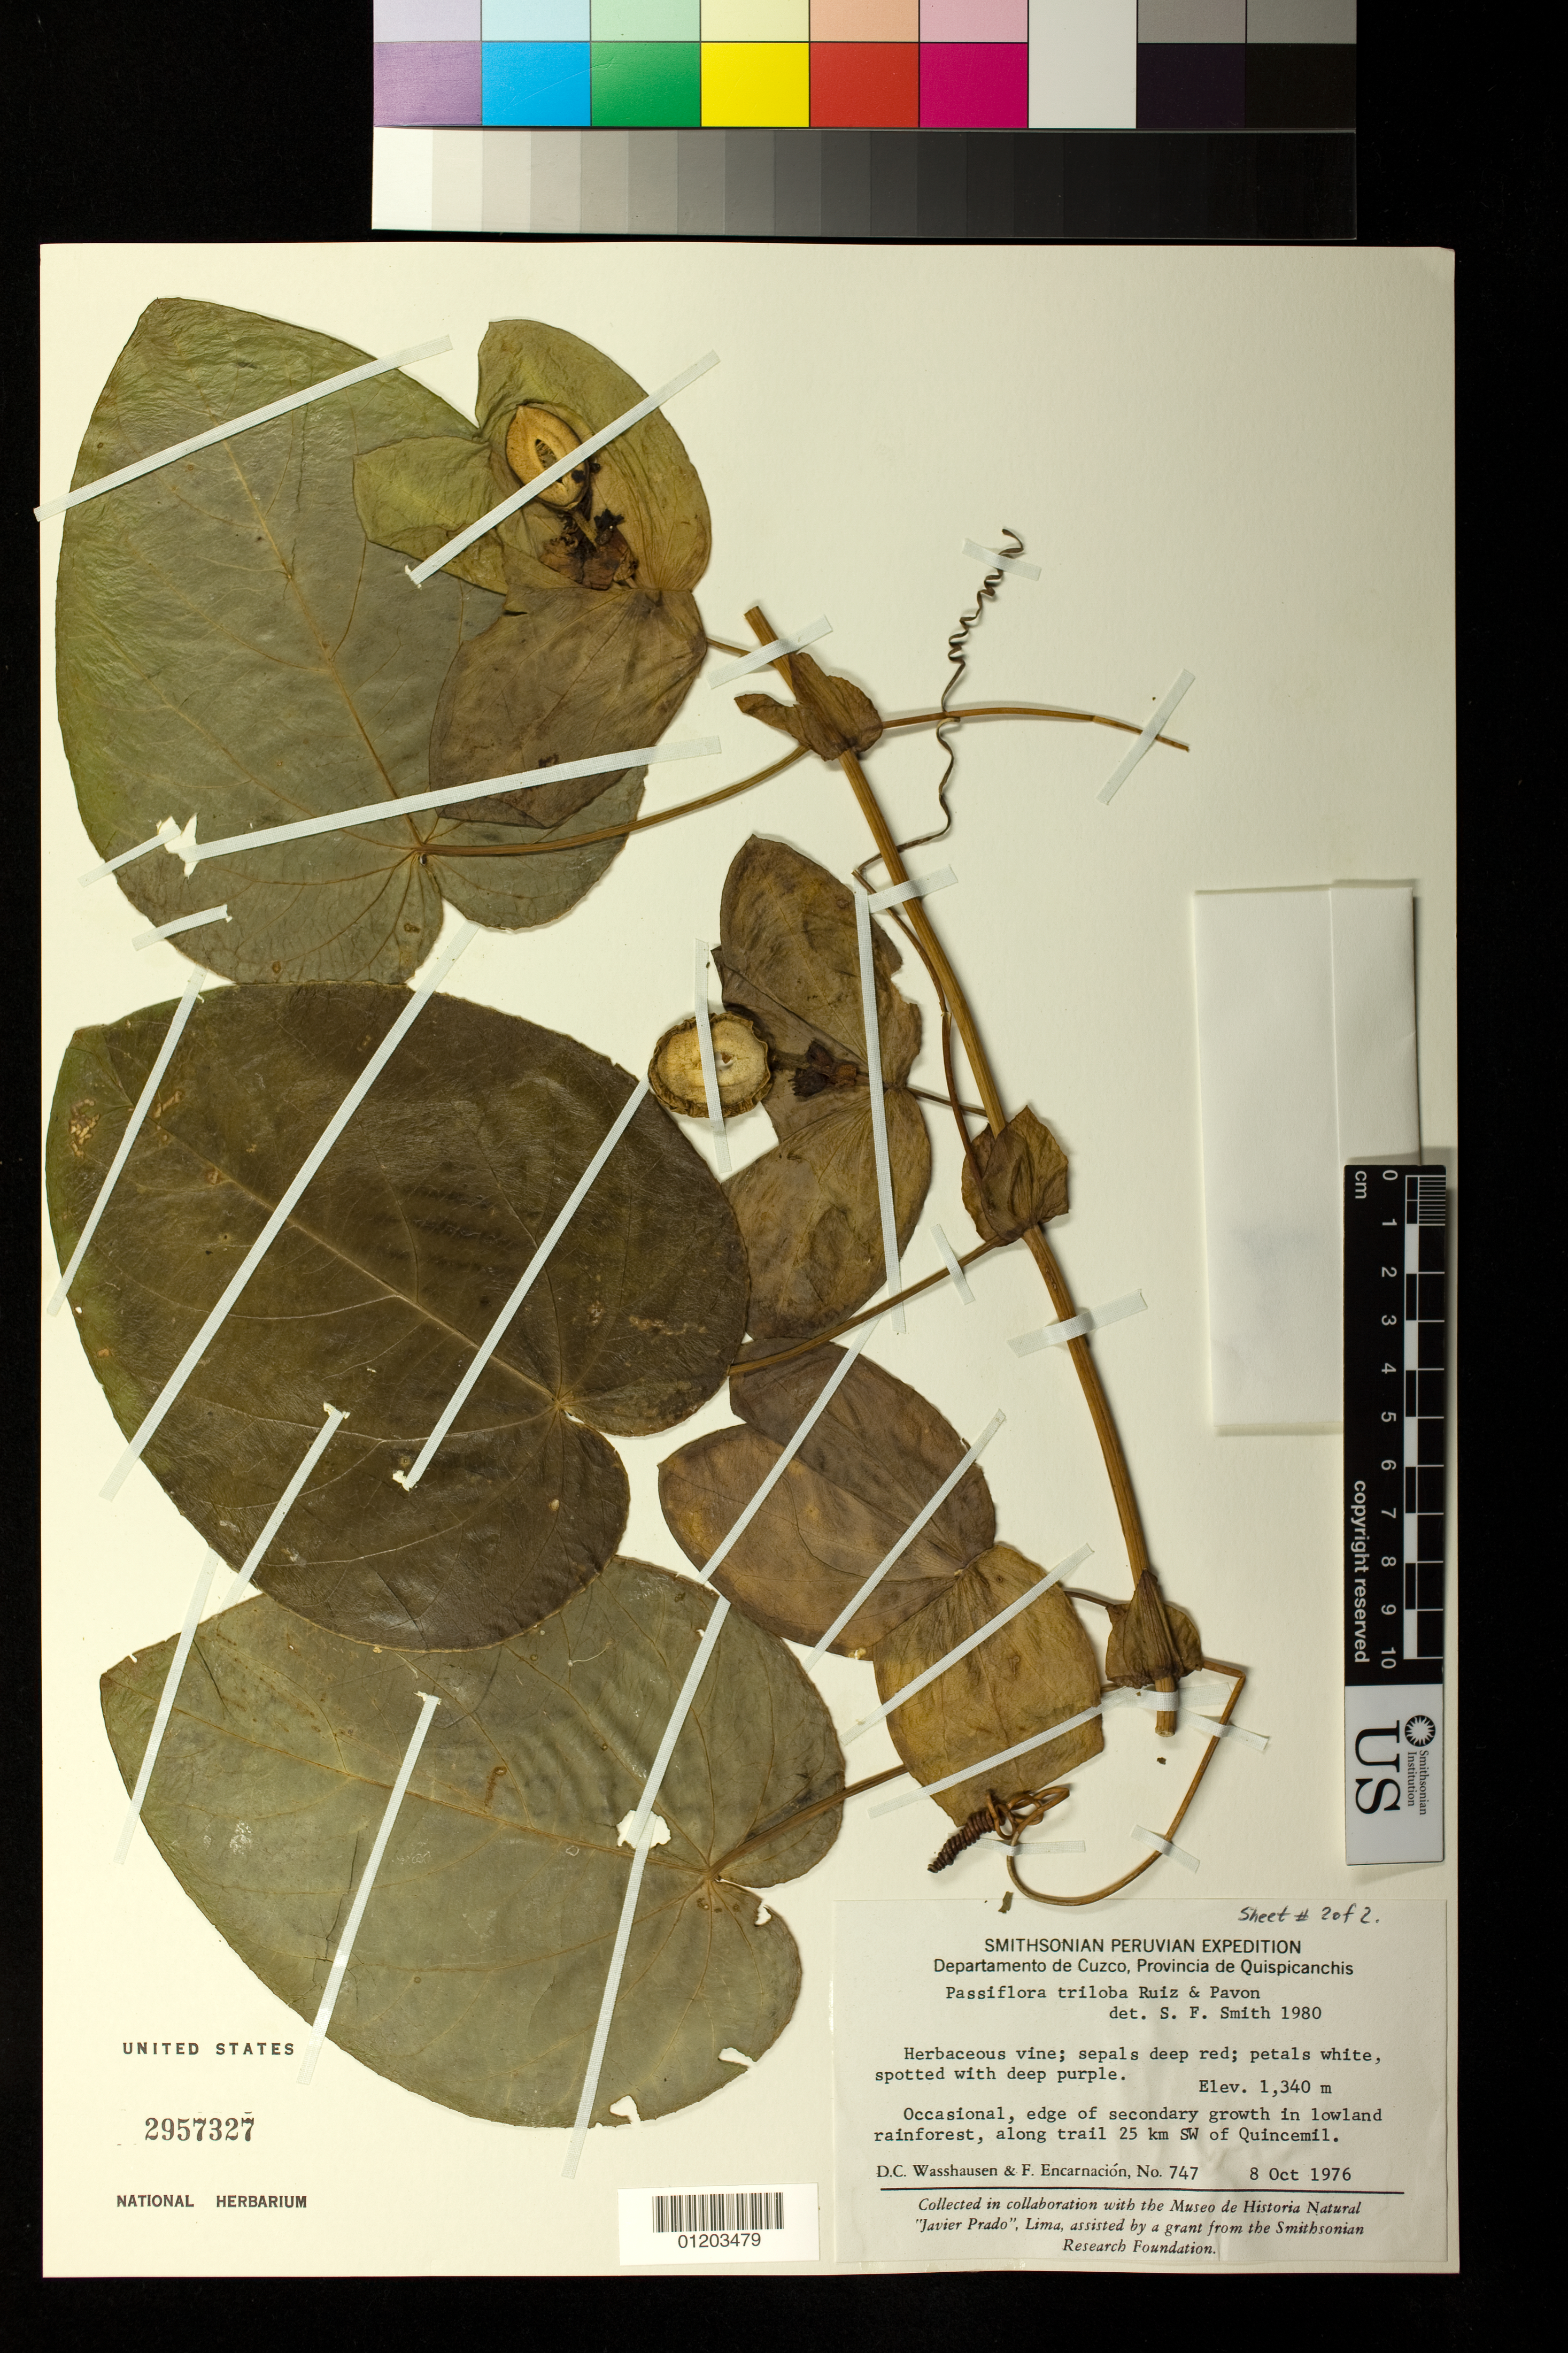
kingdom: Plantae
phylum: Tracheophyta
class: Magnoliopsida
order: Malpighiales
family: Passifloraceae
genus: Passiflora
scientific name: Passiflora triloba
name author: Ruiz & Pav. ex DC.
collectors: D. C. Wasshausen & F. Encarnación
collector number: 747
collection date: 1976-10-08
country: Peru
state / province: Cusco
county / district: Quispicanchis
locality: Along trail 25km SW of Quincemil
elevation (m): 1340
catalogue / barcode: US 2957327